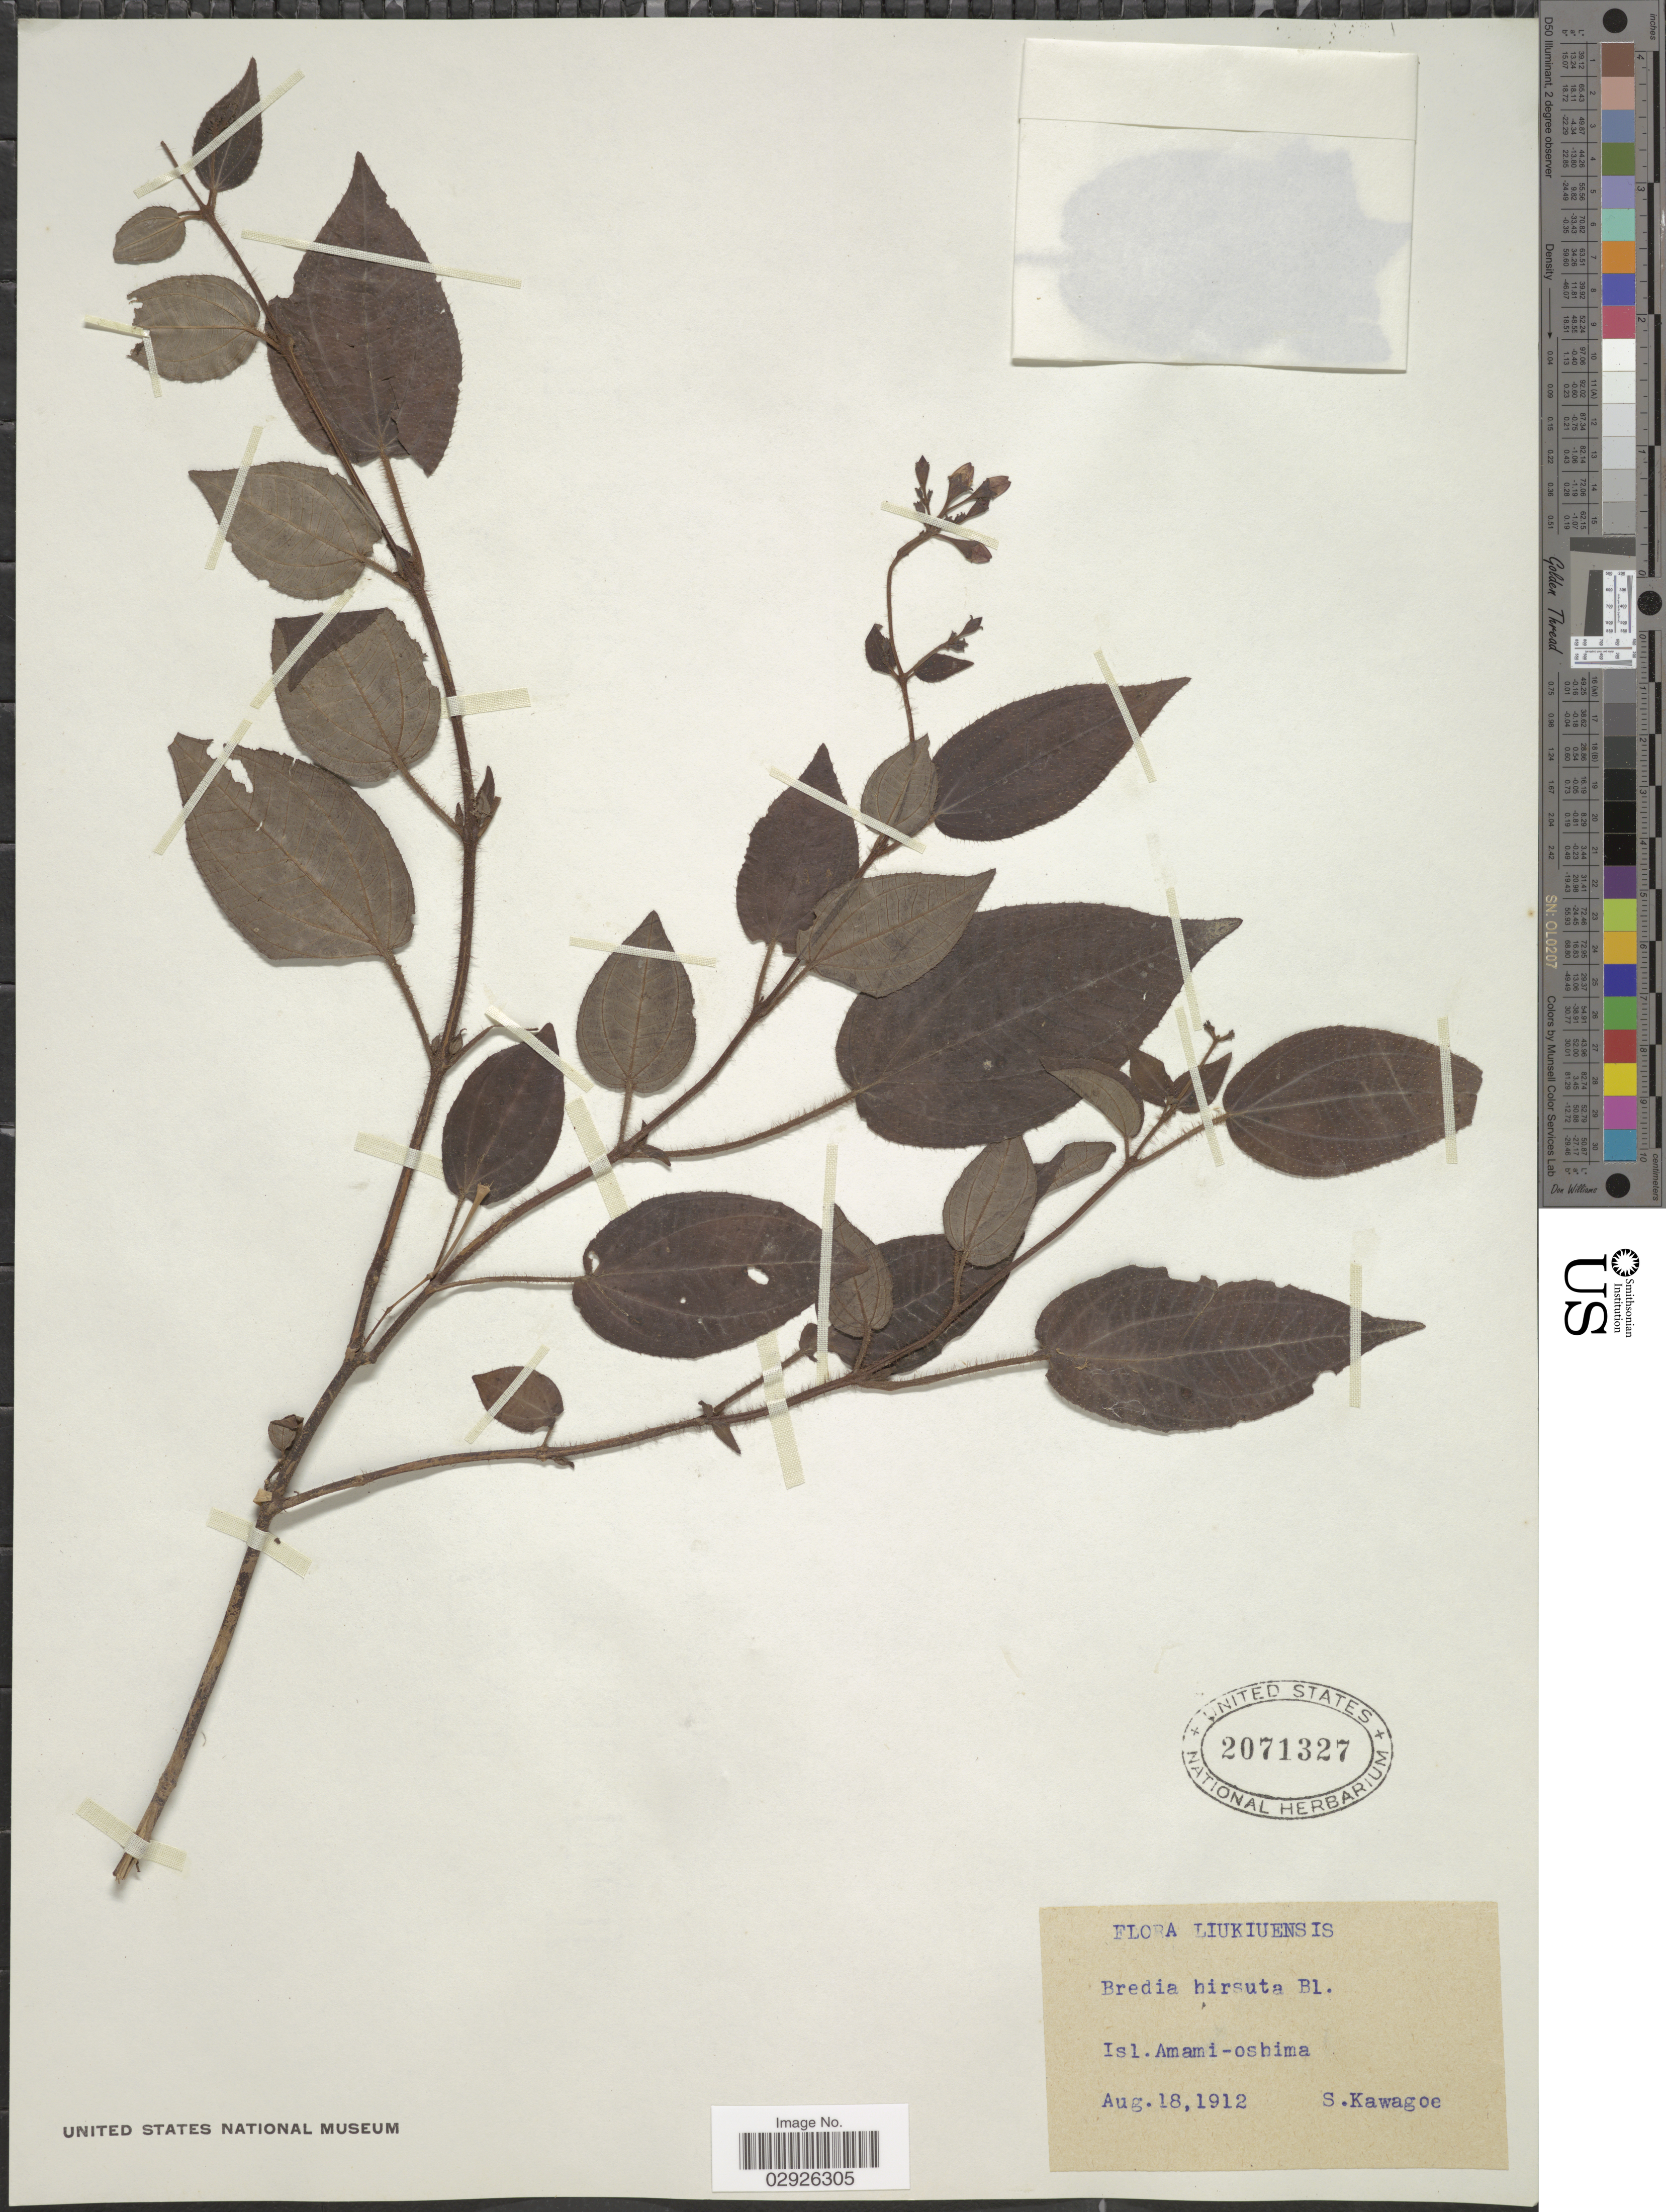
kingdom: Plantae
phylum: Tracheophyta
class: Magnoliopsida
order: Myrtales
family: Melastomataceae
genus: Bredia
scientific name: Bredia hirsuta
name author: Blume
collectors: S. Kawagoe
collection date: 1912-08-18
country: Japan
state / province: Okinawa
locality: Liukiuensis, Isl. Amami-oshima.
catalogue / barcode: US 2071327